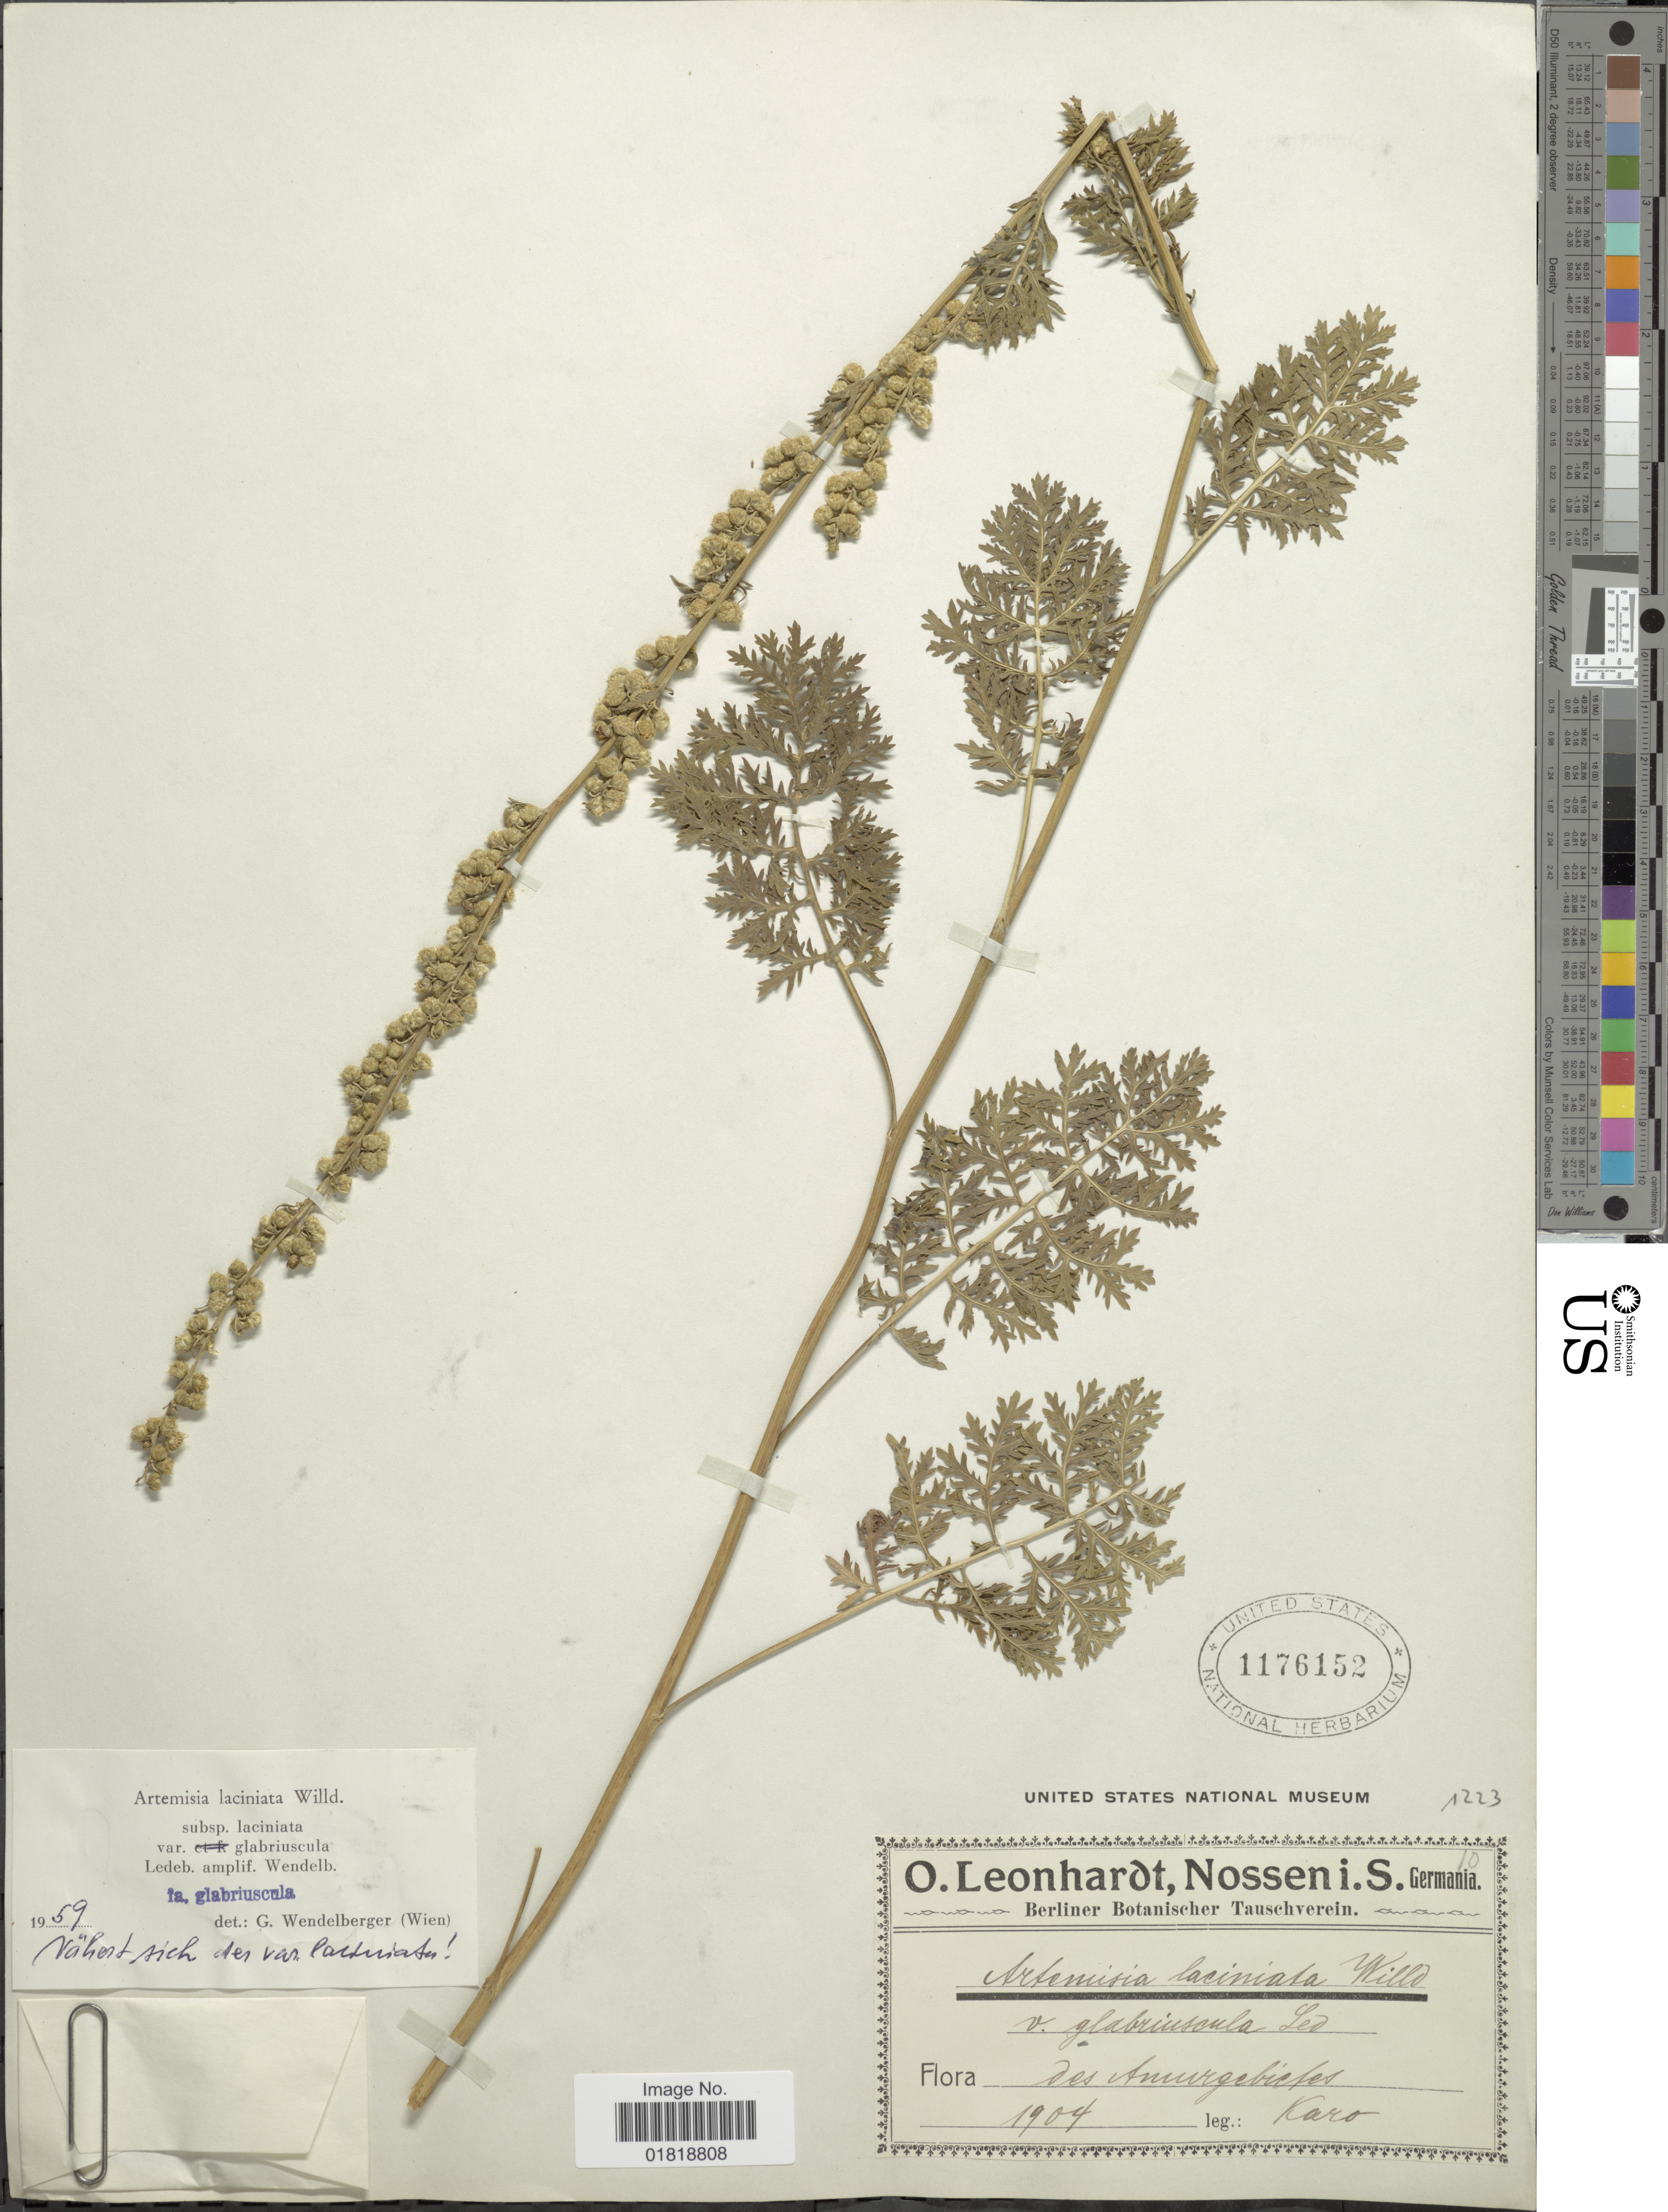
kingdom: Plantae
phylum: Tracheophyta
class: Magnoliopsida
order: Asterales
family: Asteraceae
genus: Artemisia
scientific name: Artemisia laciniata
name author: Willd.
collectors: F. Karo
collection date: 1904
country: Russian Federation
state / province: Amur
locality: Des Amurgebictes, O. Leonhardt, Nossen i.S. Germania, Berliner Botanischer Tauscheverein [unsure placement]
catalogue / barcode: US 1176152